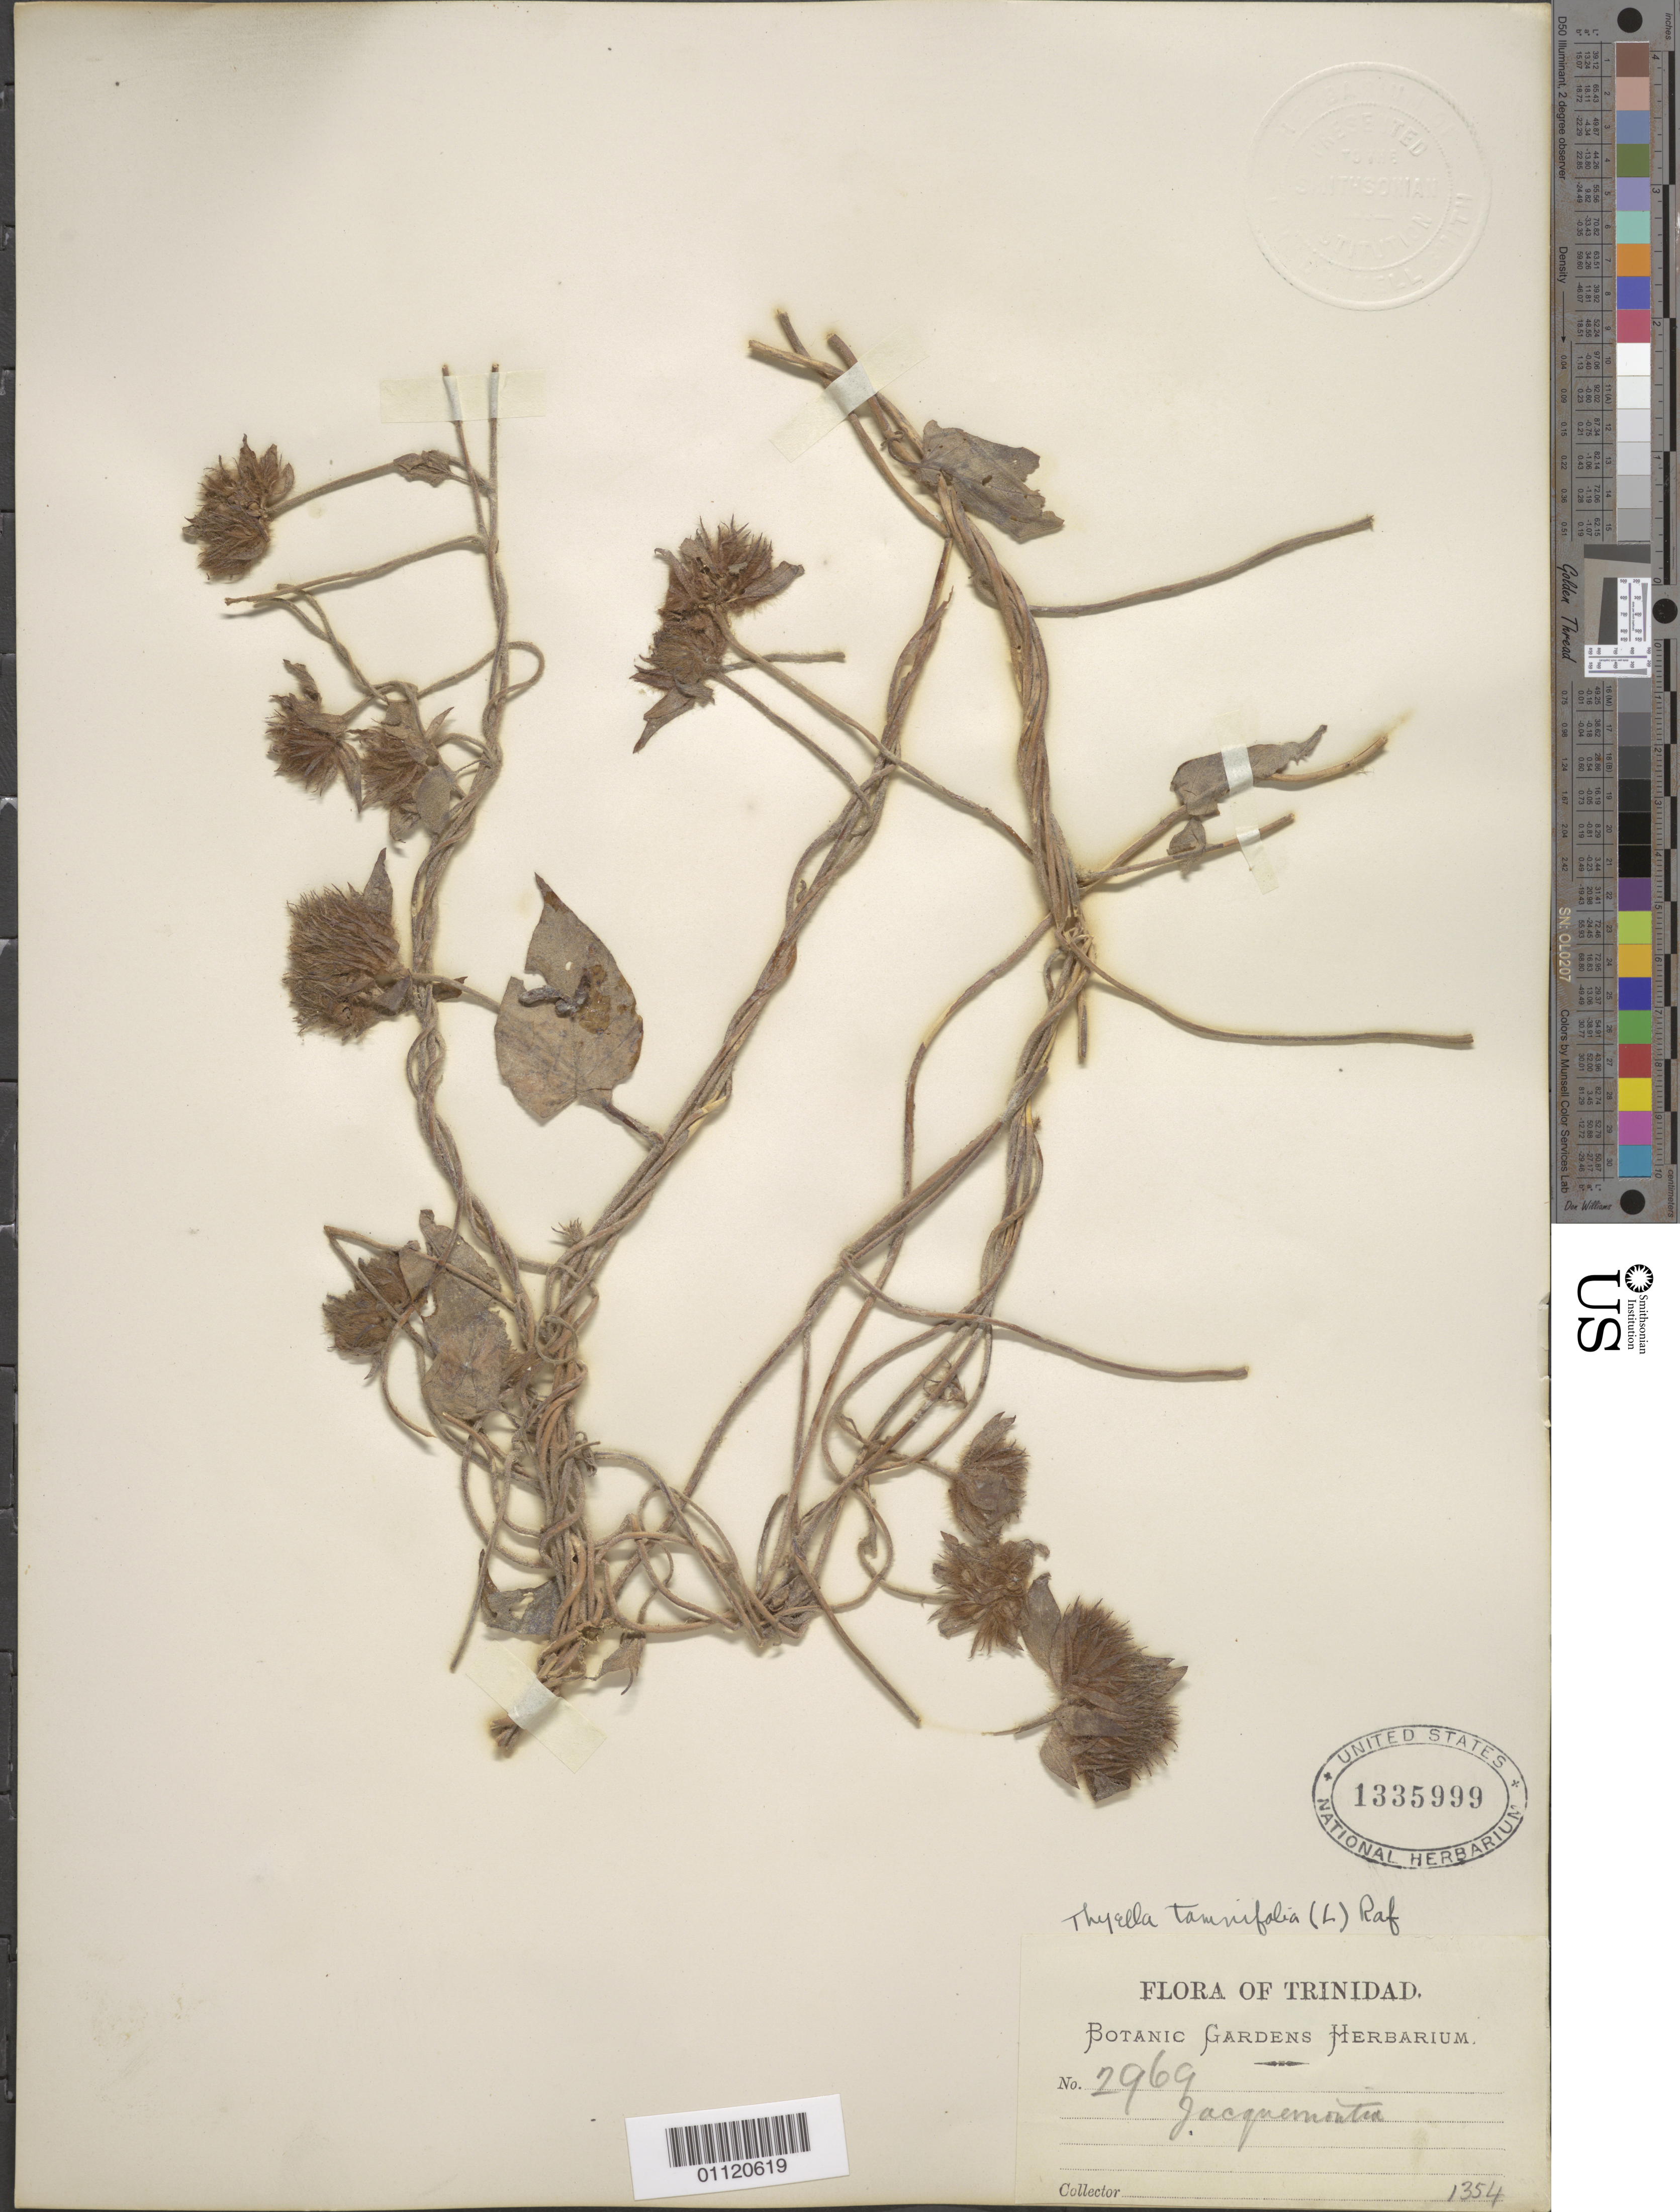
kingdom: Plantae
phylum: Tracheophyta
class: Magnoliopsida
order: Solanales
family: Convolvulaceae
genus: Jacquemontia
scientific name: Jacquemontia tamnifolia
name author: (L.) Griseb.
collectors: Botanic Gardens Herbarium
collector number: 2969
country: Trinidad and Tobago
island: Trinidad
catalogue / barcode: US 1335999